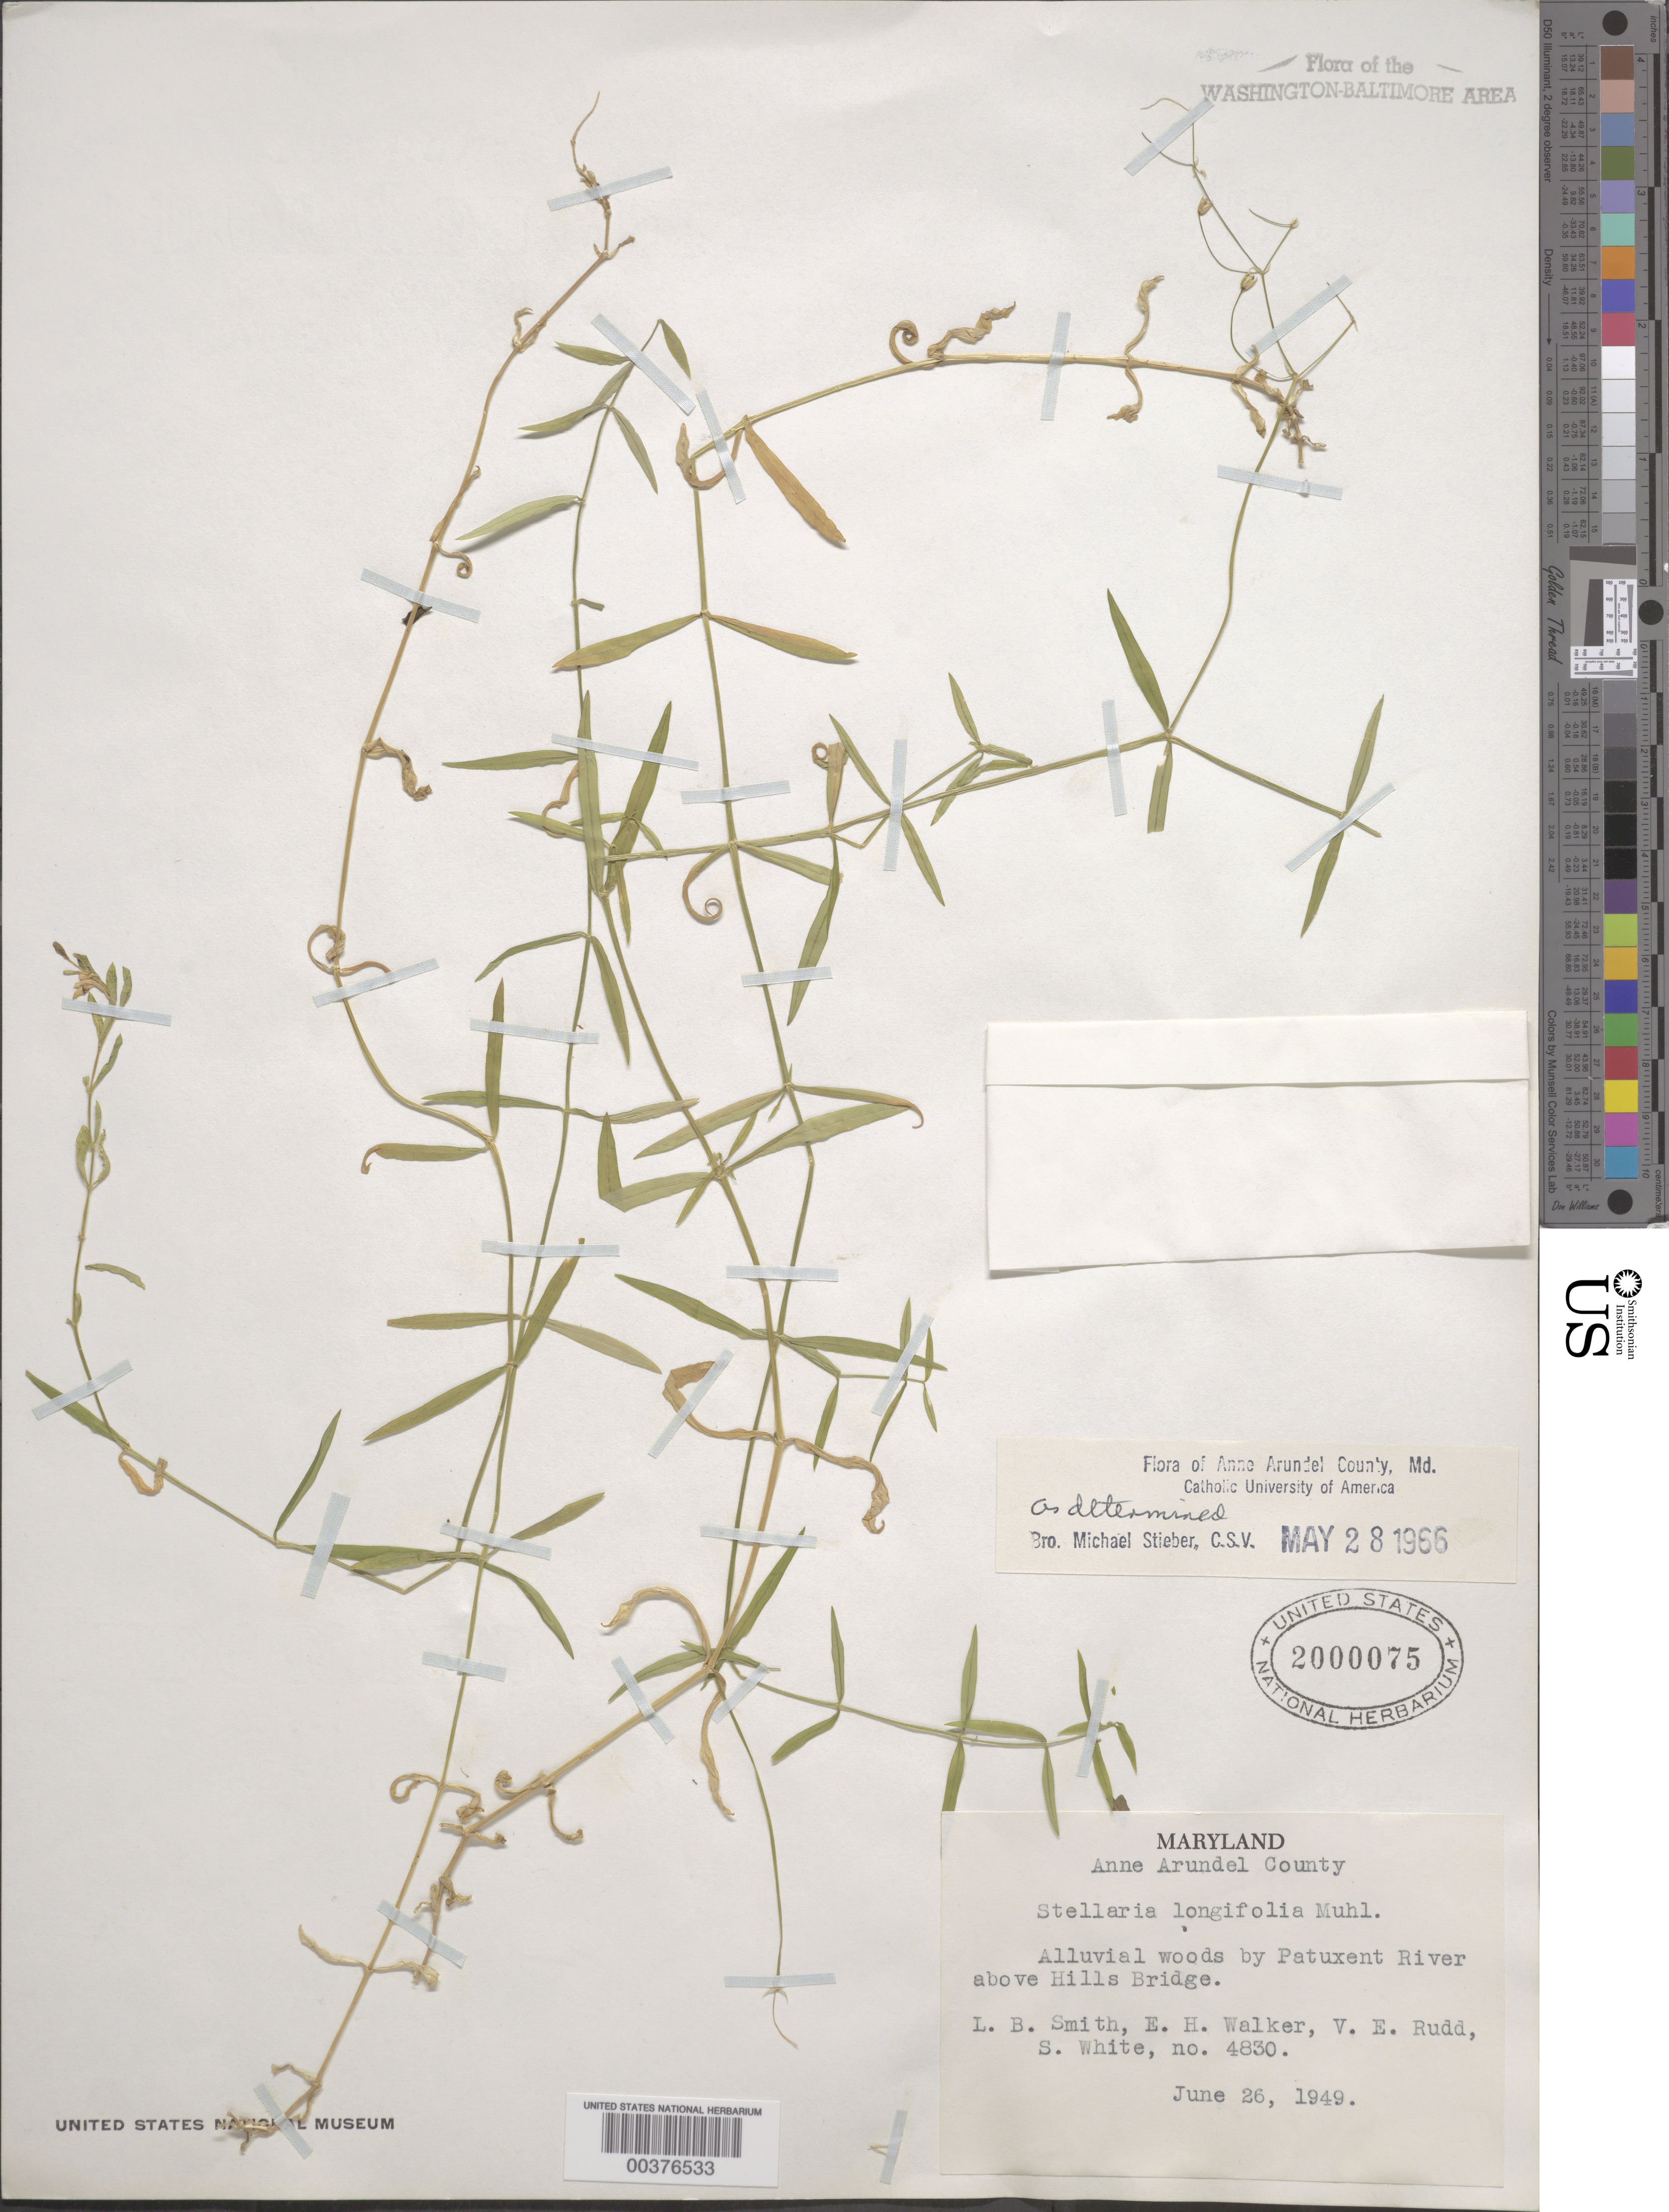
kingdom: Plantae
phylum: Tracheophyta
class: Magnoliopsida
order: Caryophyllales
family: Caryophyllaceae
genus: Stellaria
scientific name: Stellaria longifolia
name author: Muhl. ex Willd.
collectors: L. Smith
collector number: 4830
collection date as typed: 26 Jun 1949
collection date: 1949-06-26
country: United States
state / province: Maryland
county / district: Anne Arundel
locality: Patuxent River above Hills Bridge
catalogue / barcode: US 2000075